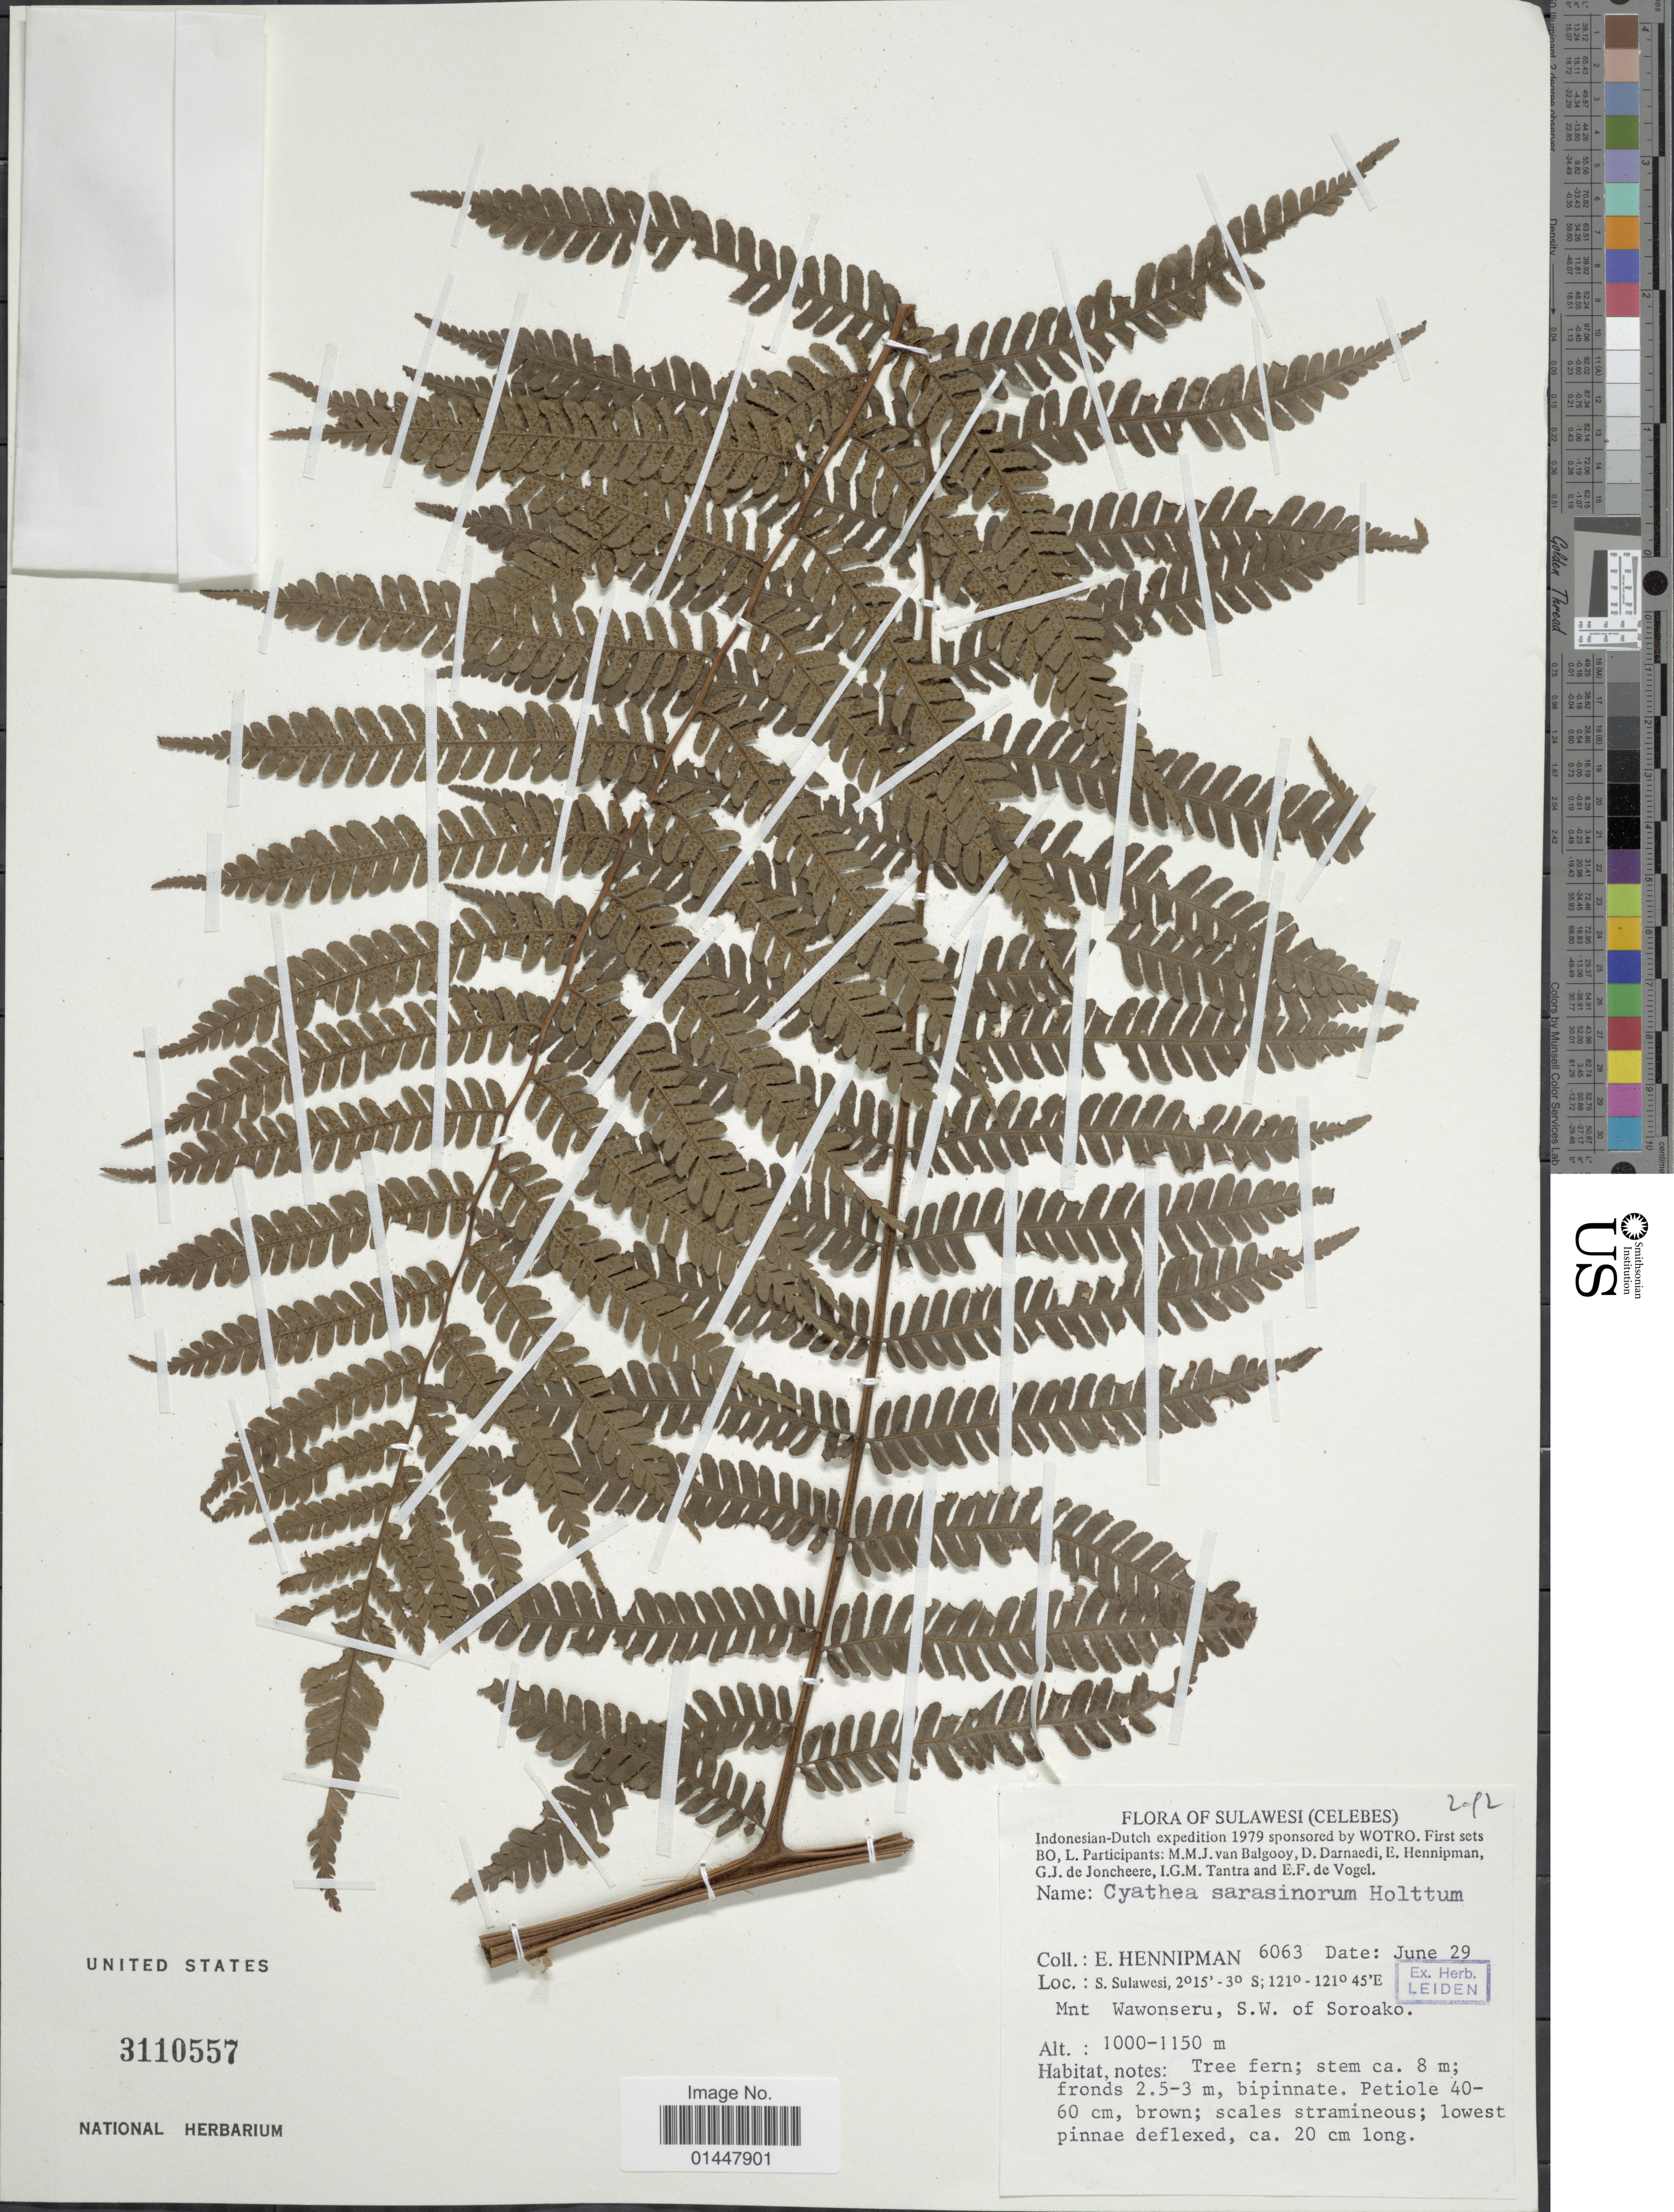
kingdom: Plantae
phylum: Tracheophyta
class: Polypodiopsida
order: Cyatheales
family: Cyatheaceae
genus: Sphaeropteris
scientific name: Sphaeropteris sarasinorum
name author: (Holttum) R.M. Tryon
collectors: E. Hennipman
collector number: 6063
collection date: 1979-06-29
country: Indonesia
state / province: Sulawesi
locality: Sulawesi (Celebes), S. Sulawesi, Mnt Wawonseru, S.W. of Soroako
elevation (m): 1000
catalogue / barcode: US 3110557